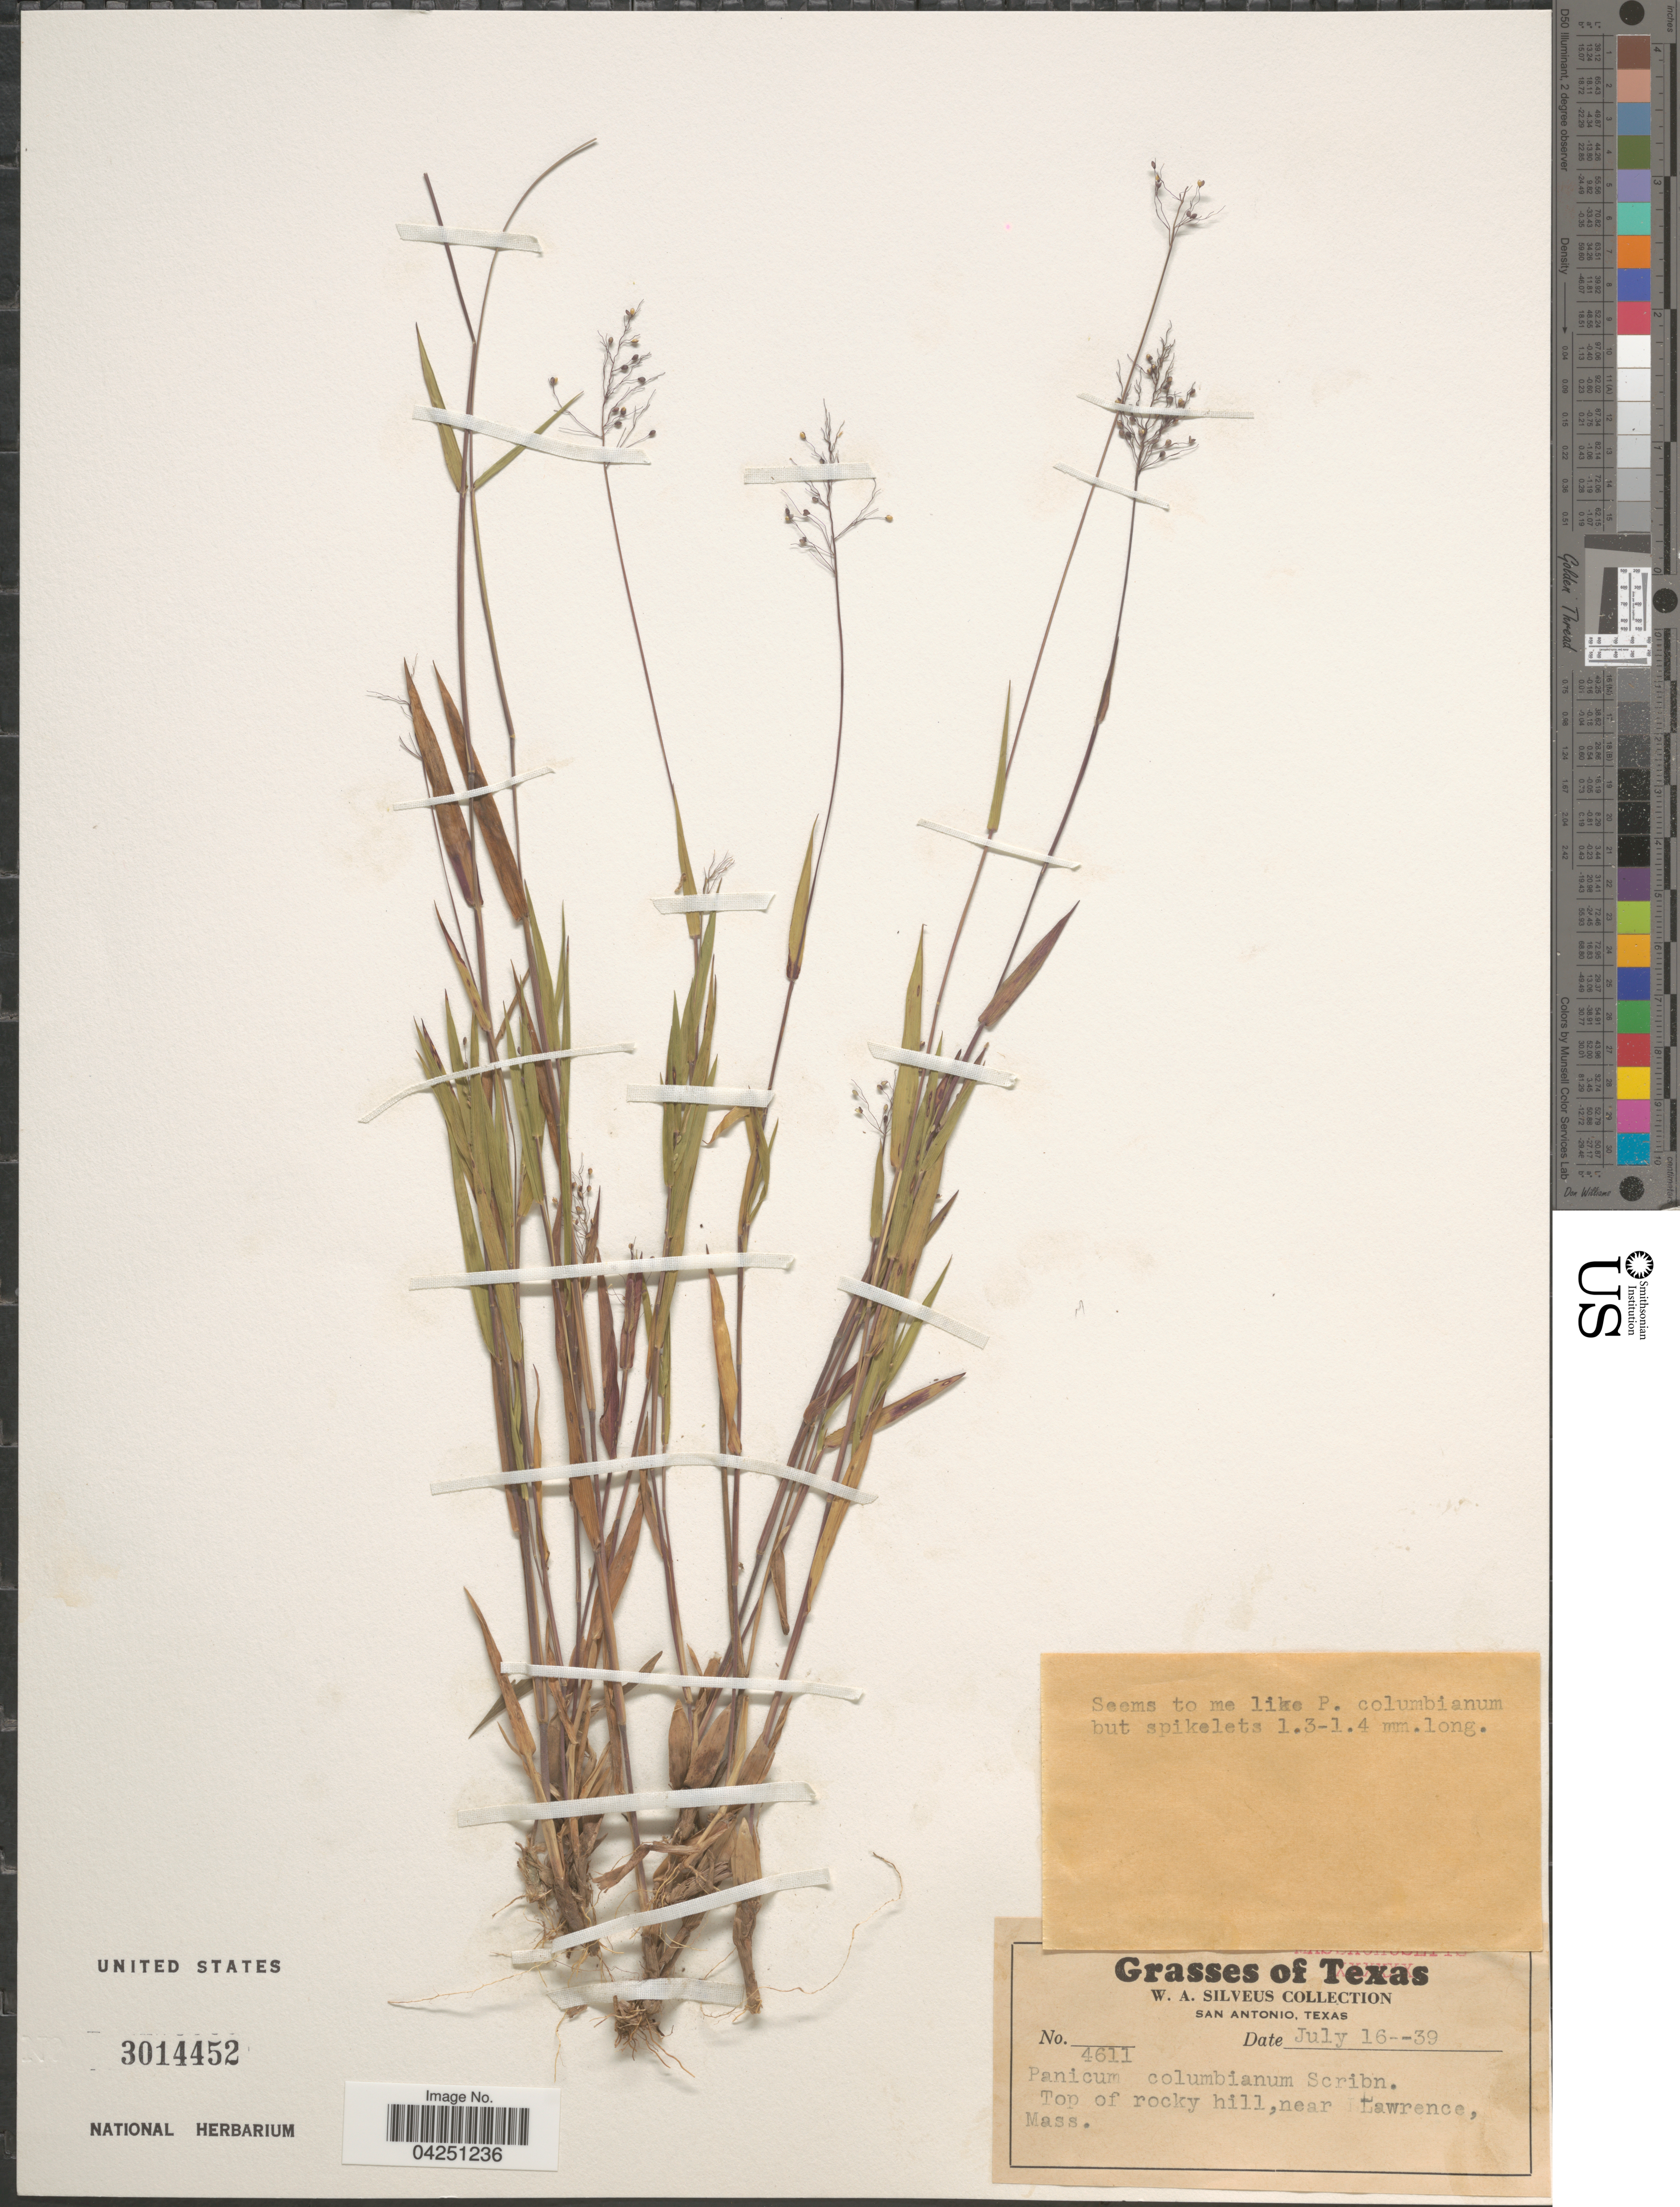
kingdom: Plantae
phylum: Tracheophyta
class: Liliopsida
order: Poales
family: Poaceae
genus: Dichanthelium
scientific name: Dichanthelium acuminatum var. acuminatum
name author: (Sw.) Gould & C.A. Clark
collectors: W. Silveus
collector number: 4611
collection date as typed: Transcribed d/m/y: 16/7/39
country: United States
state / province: Massachusetts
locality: Top of rocky hill, near Lawrence.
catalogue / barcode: US 3014452